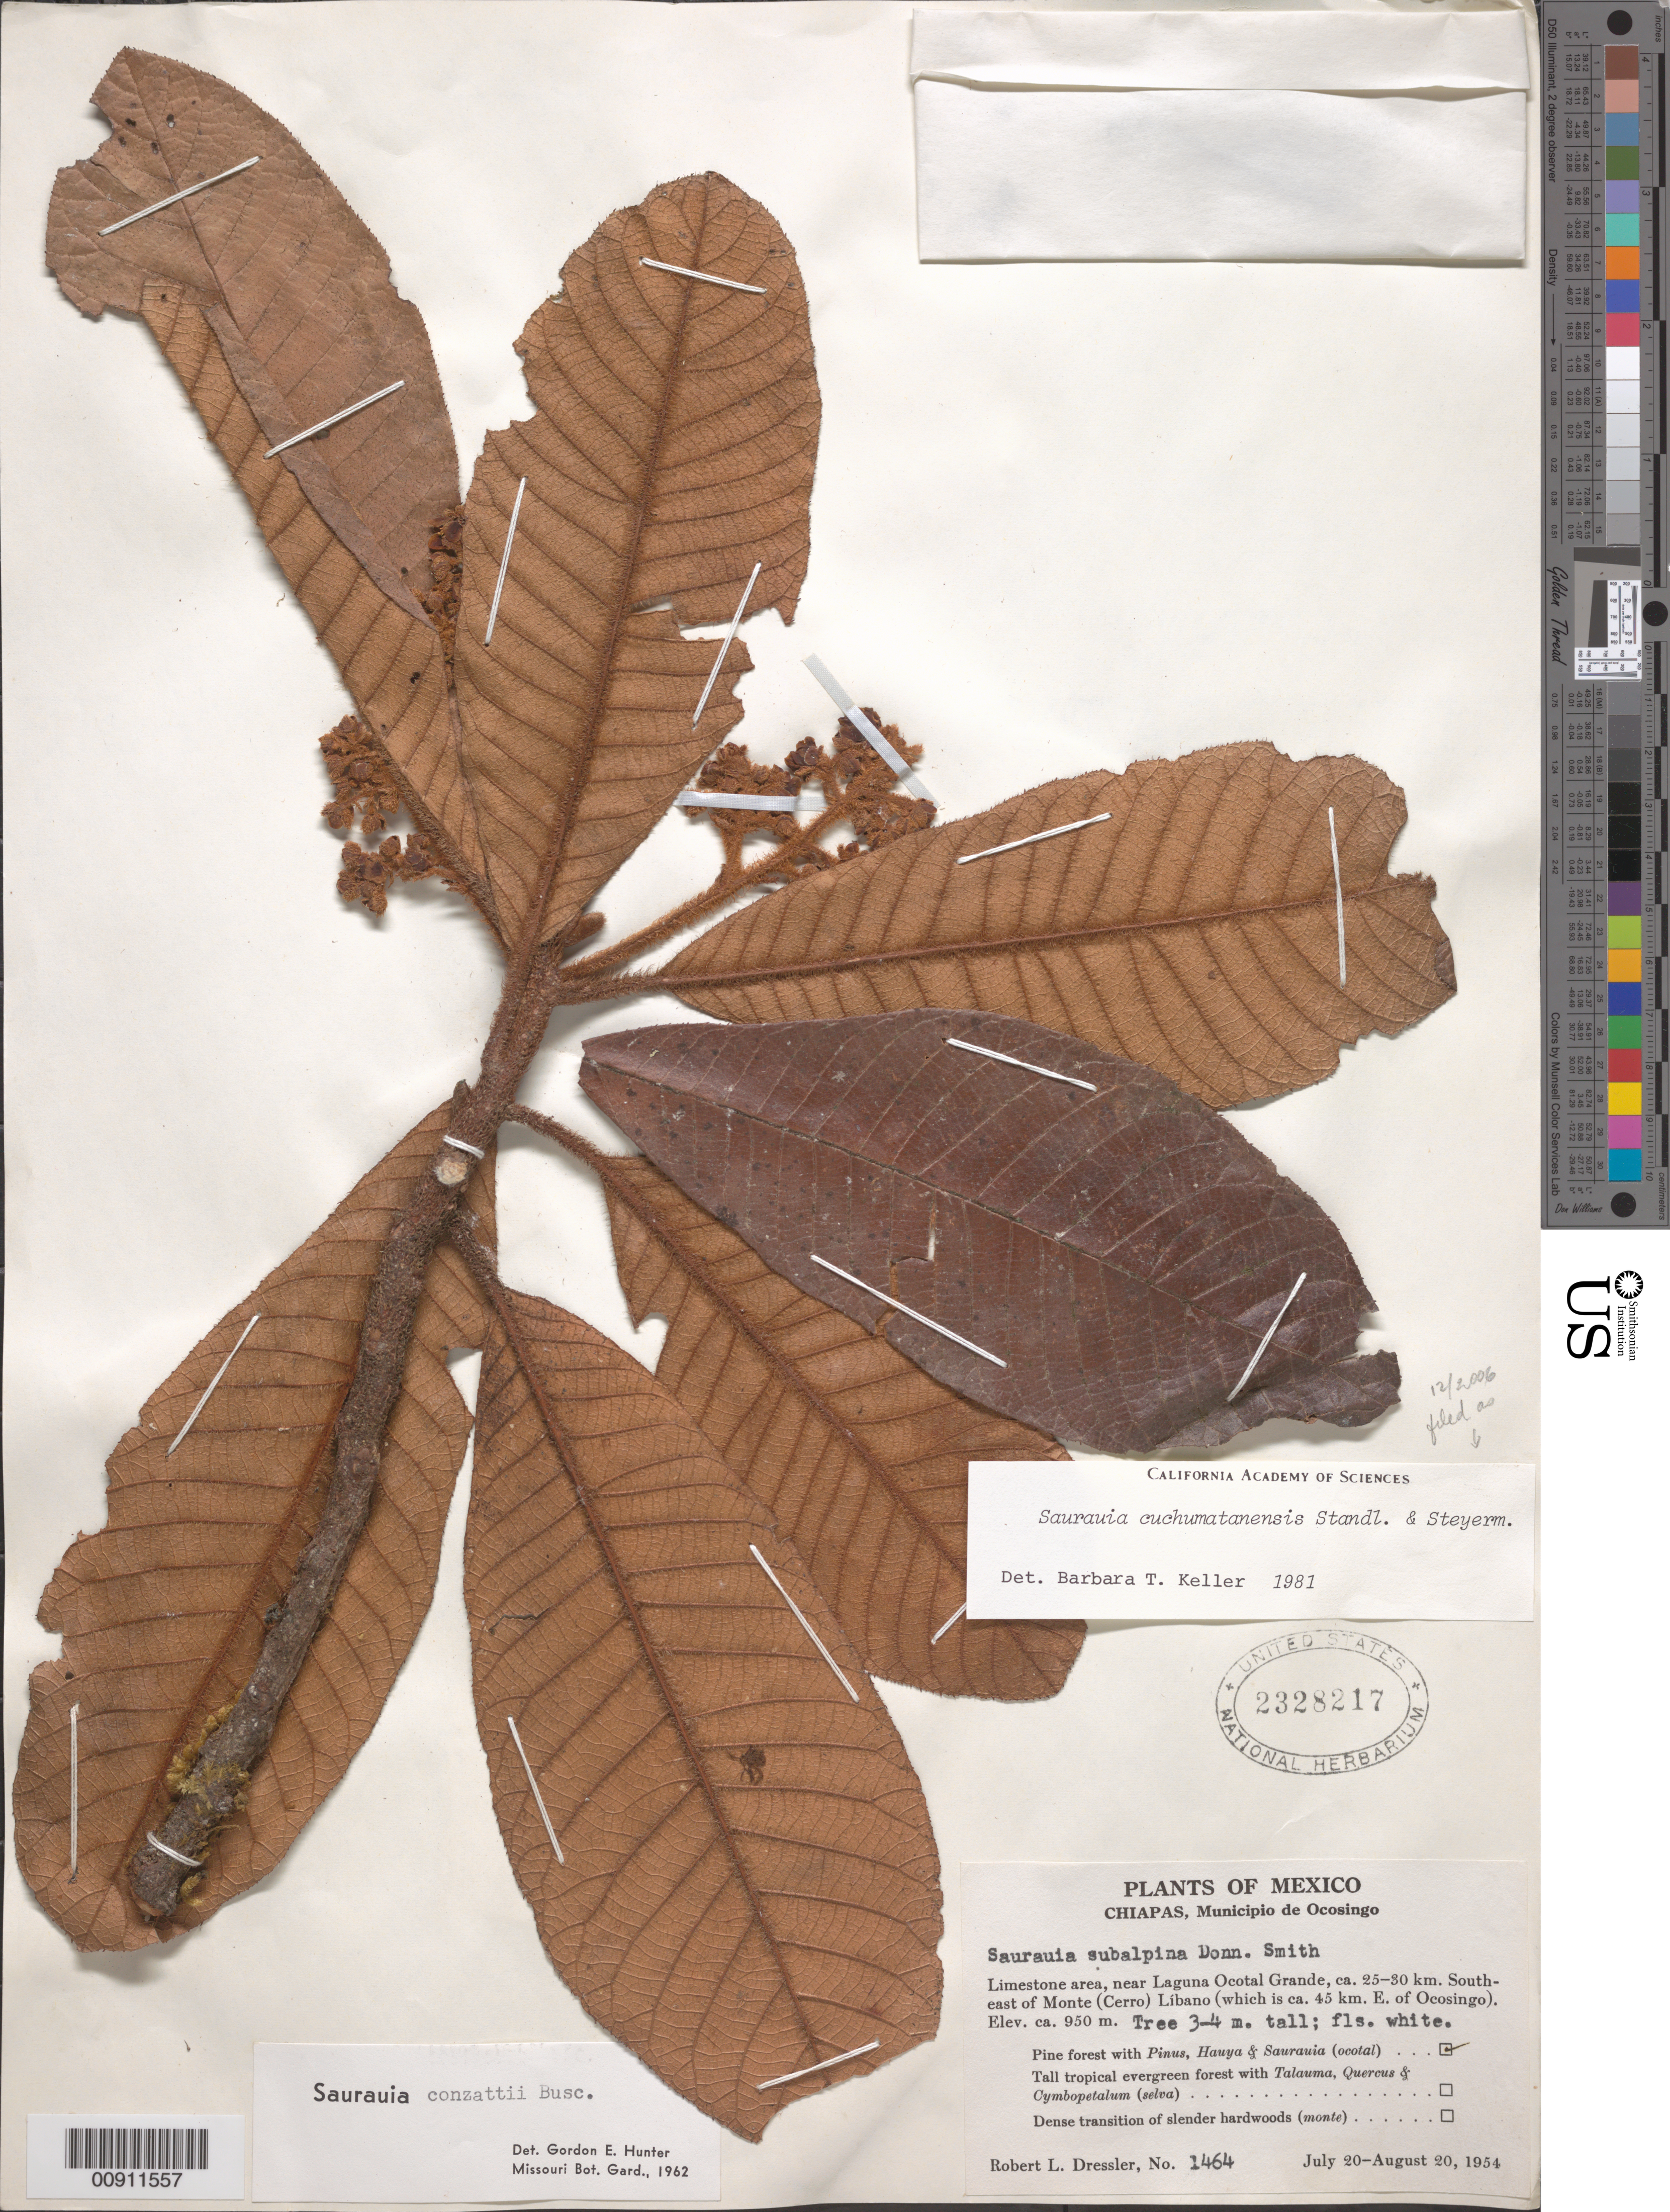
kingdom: Plantae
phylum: Tracheophyta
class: Magnoliopsida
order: Ericales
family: Actinidiaceae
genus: Saurauia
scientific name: Saurauia cuchumatanensis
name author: Standl. & Steyerm.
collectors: R. Dressler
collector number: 1464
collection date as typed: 20 Jul 1954 to 20 Aug 1954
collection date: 1954-07-20/1954-08-20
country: Mexico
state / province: Chiapas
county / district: Ocosingo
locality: Chiapas, Municipio of Ocosingo, near Laguna Ocotal Grande, ca. 25-30 km. Southeast of Monte (Cerro) Líbano (which is ca. 45 km. E. of Ocosingo).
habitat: Limestone area. Pine forest with Pinus, Hauya, & Saurauia (ocotal).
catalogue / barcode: US 2328217